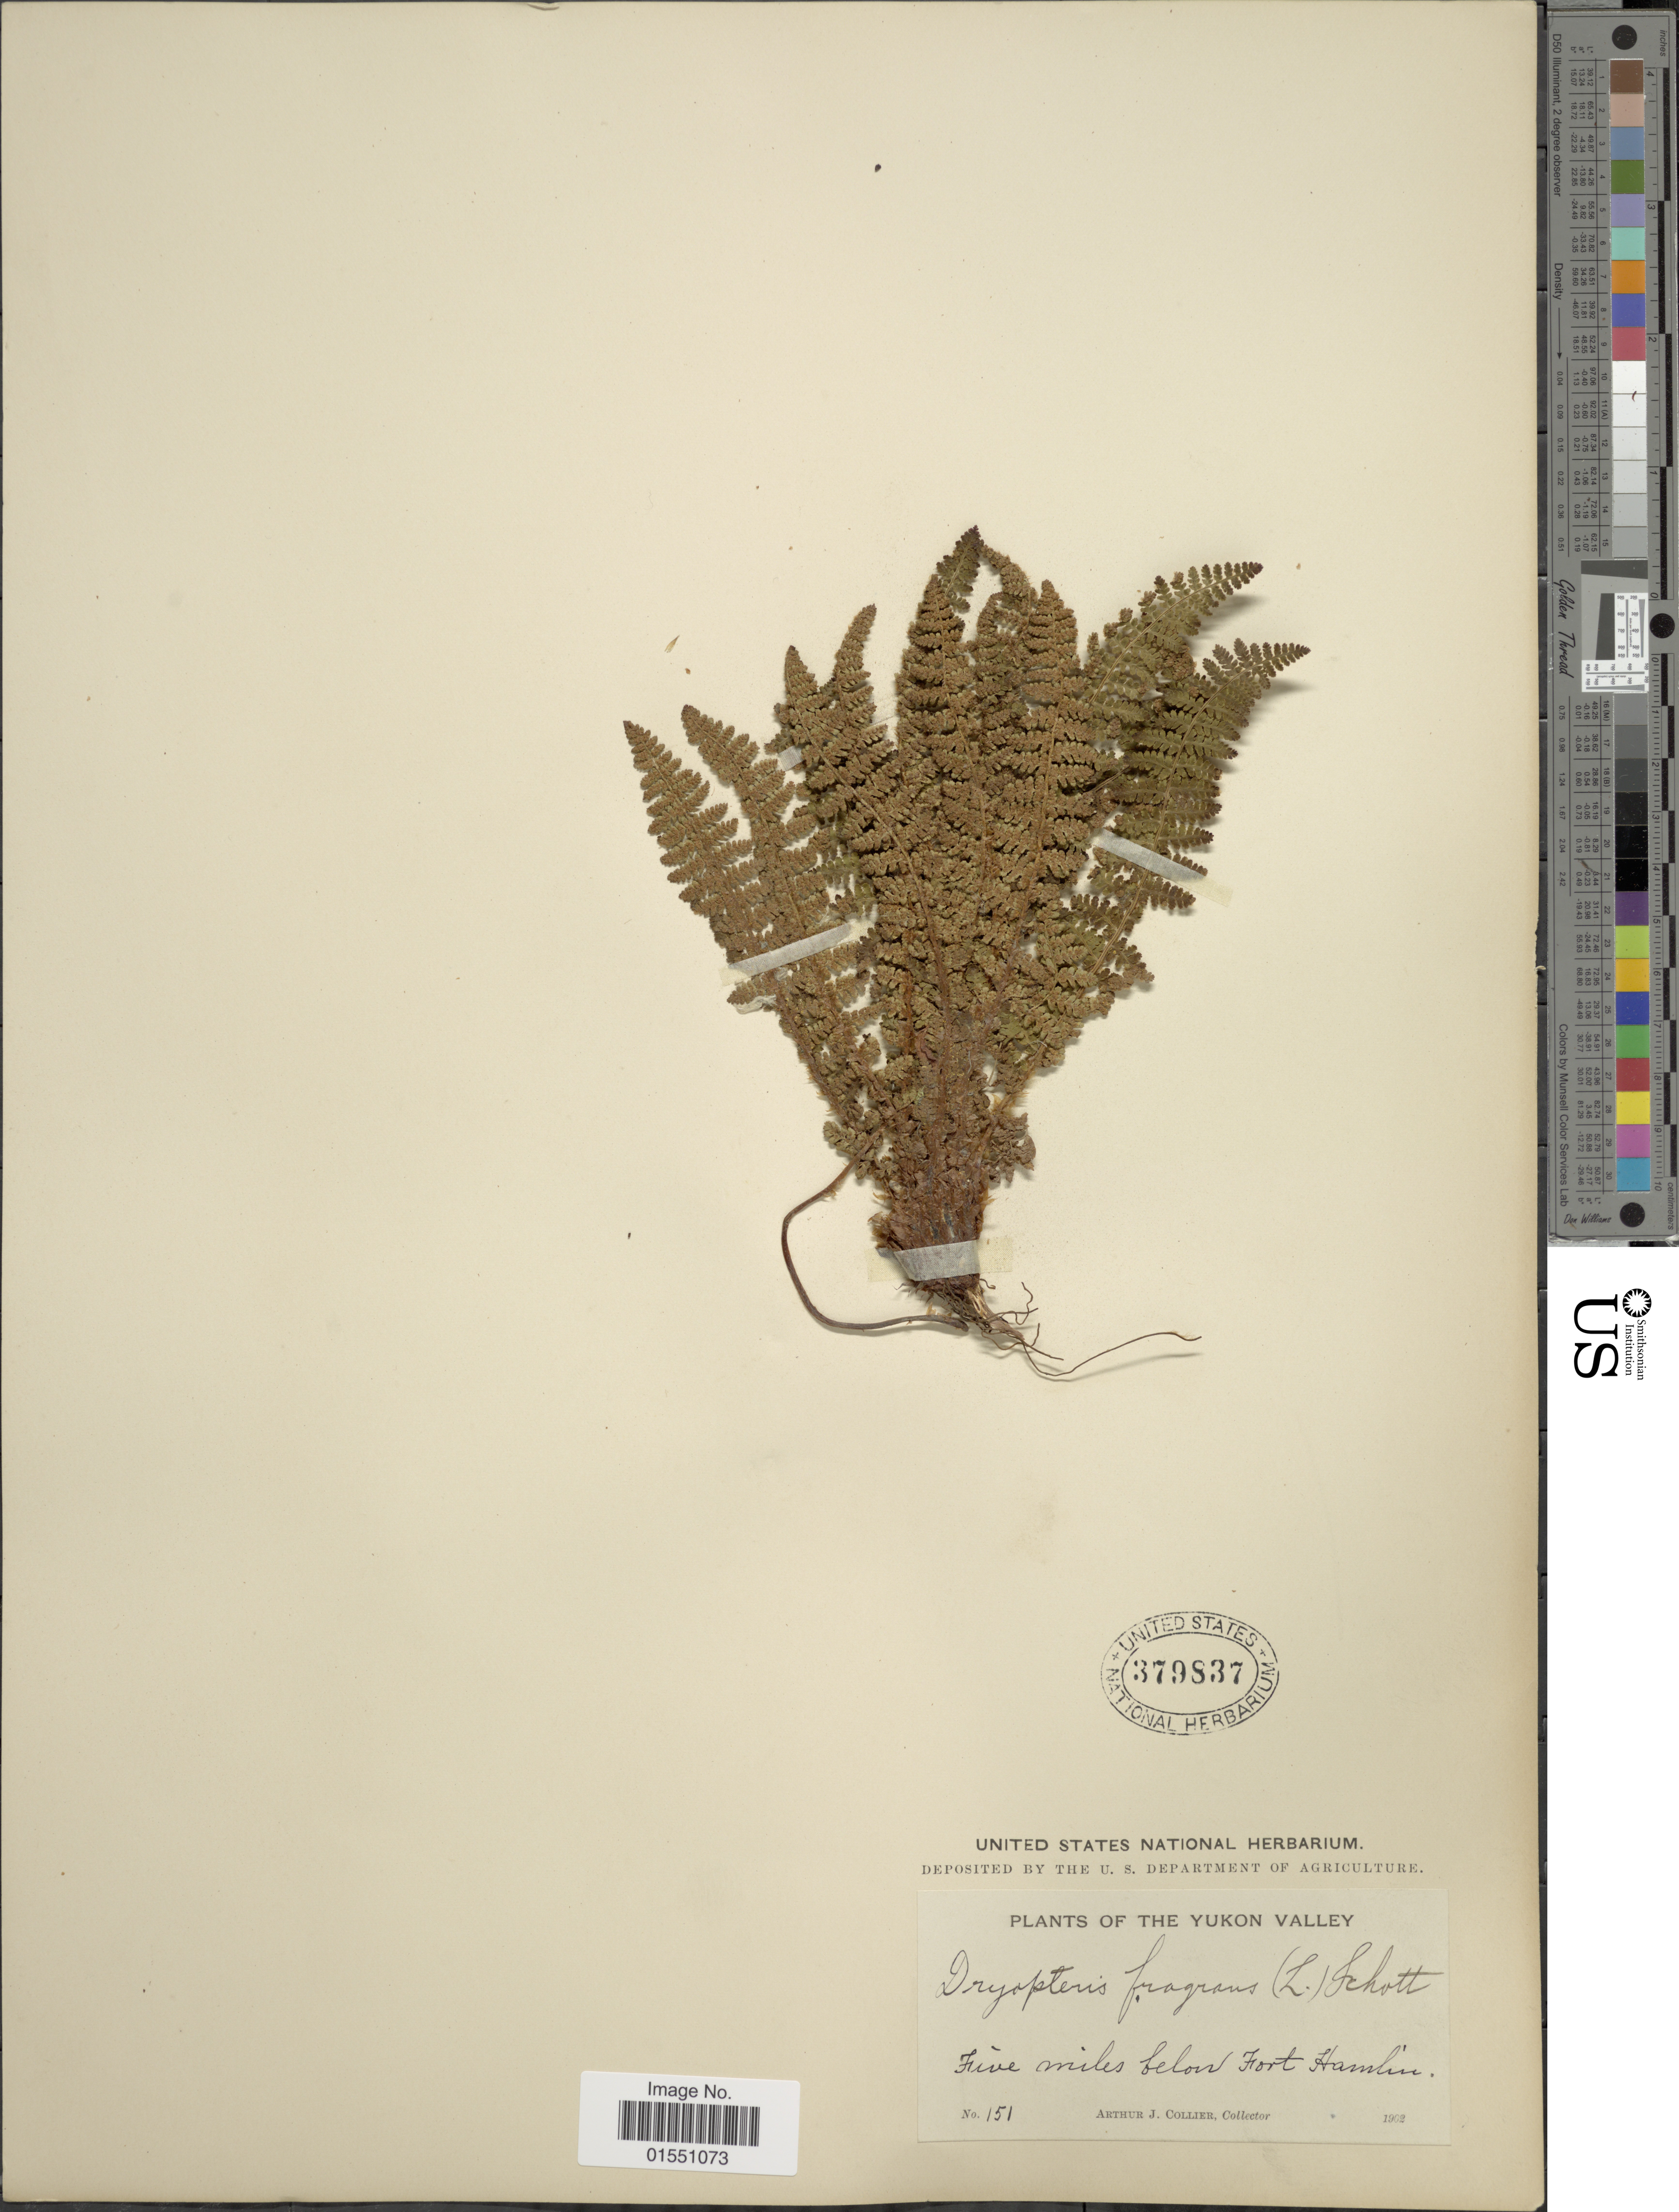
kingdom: Plantae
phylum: Tracheophyta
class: Polypodiopsida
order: Polypodiales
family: Dryopteridaceae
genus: Dryopteris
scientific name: Dryopteris fragrans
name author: (L.) Schott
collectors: A. Collier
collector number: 151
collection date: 1962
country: Canada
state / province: Yukon Territory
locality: Yukon Valley. Five miles below Fort Hamlin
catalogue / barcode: US 379837